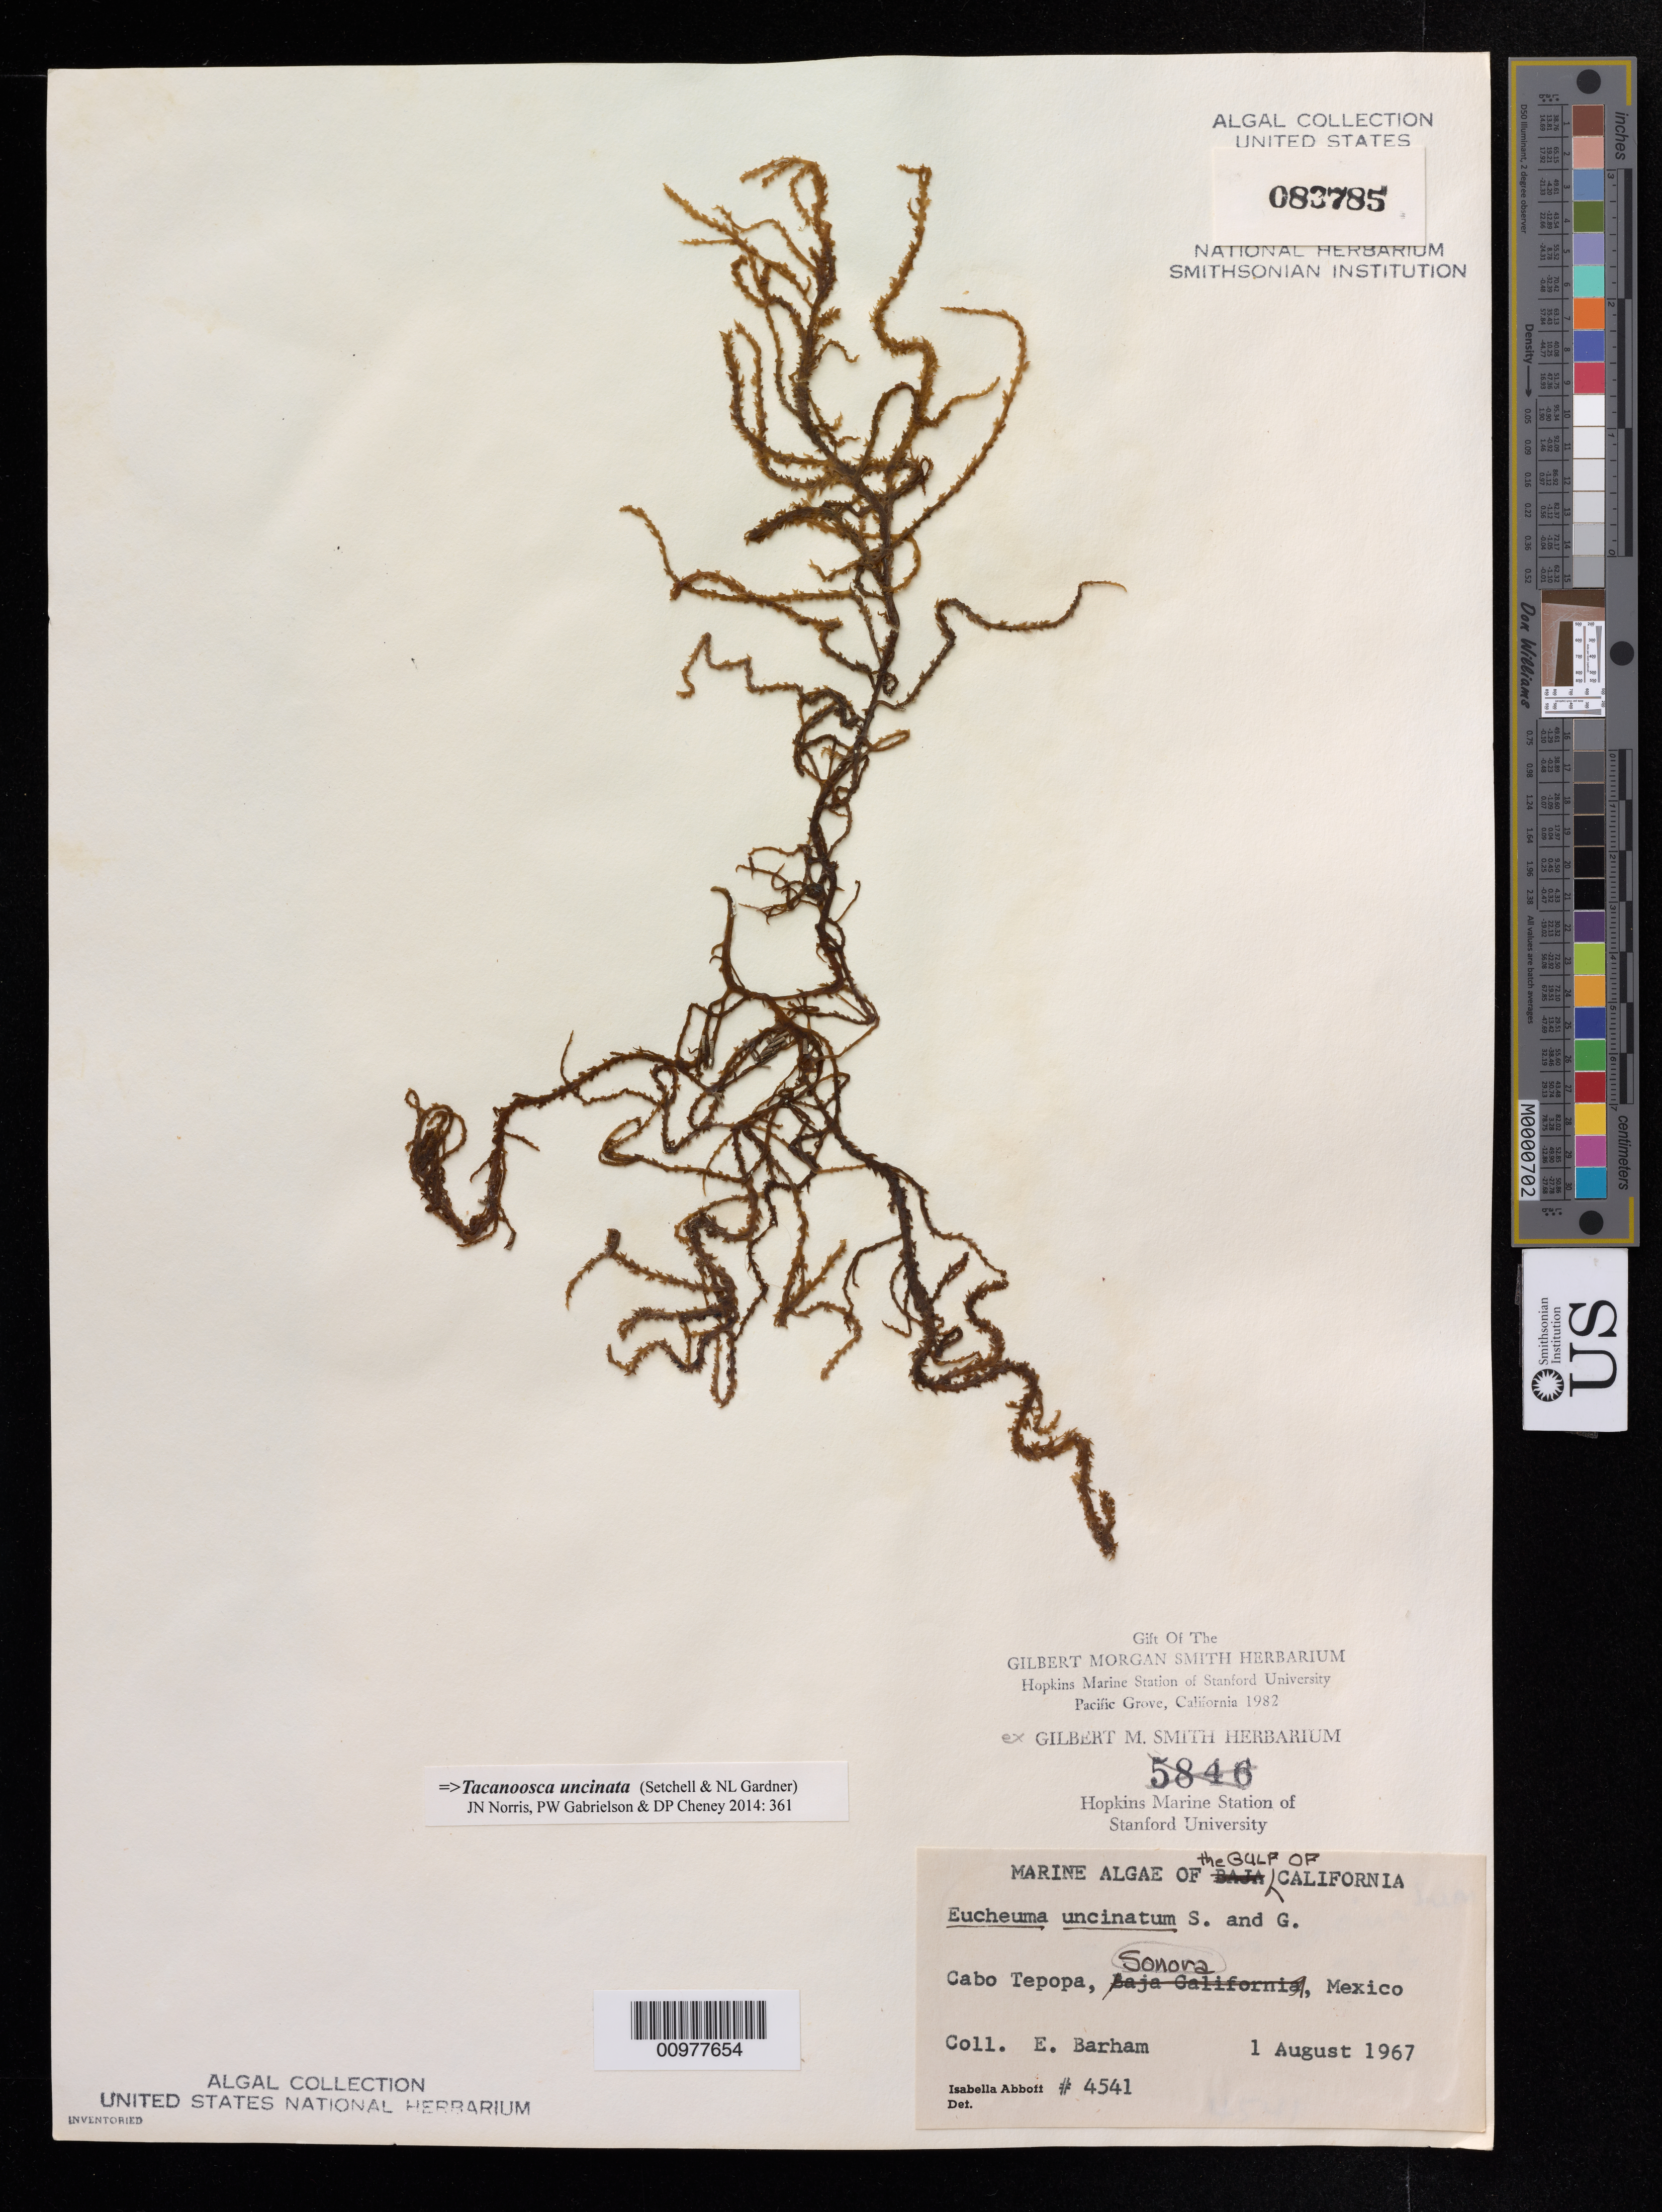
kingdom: Plantae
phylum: Rhodophyta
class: Florideophyceae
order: Gigartinales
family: Solieriaceae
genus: Tacanoosca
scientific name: Tacanoosca uncinata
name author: (Setchell & N.L. Gardner) J.N. Norris et al.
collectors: E. Barham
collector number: IAA 4541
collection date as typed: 01 Aug 1967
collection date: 1967-08-01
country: Mexico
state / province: Sonora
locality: Cabo Tepopa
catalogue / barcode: US 83785